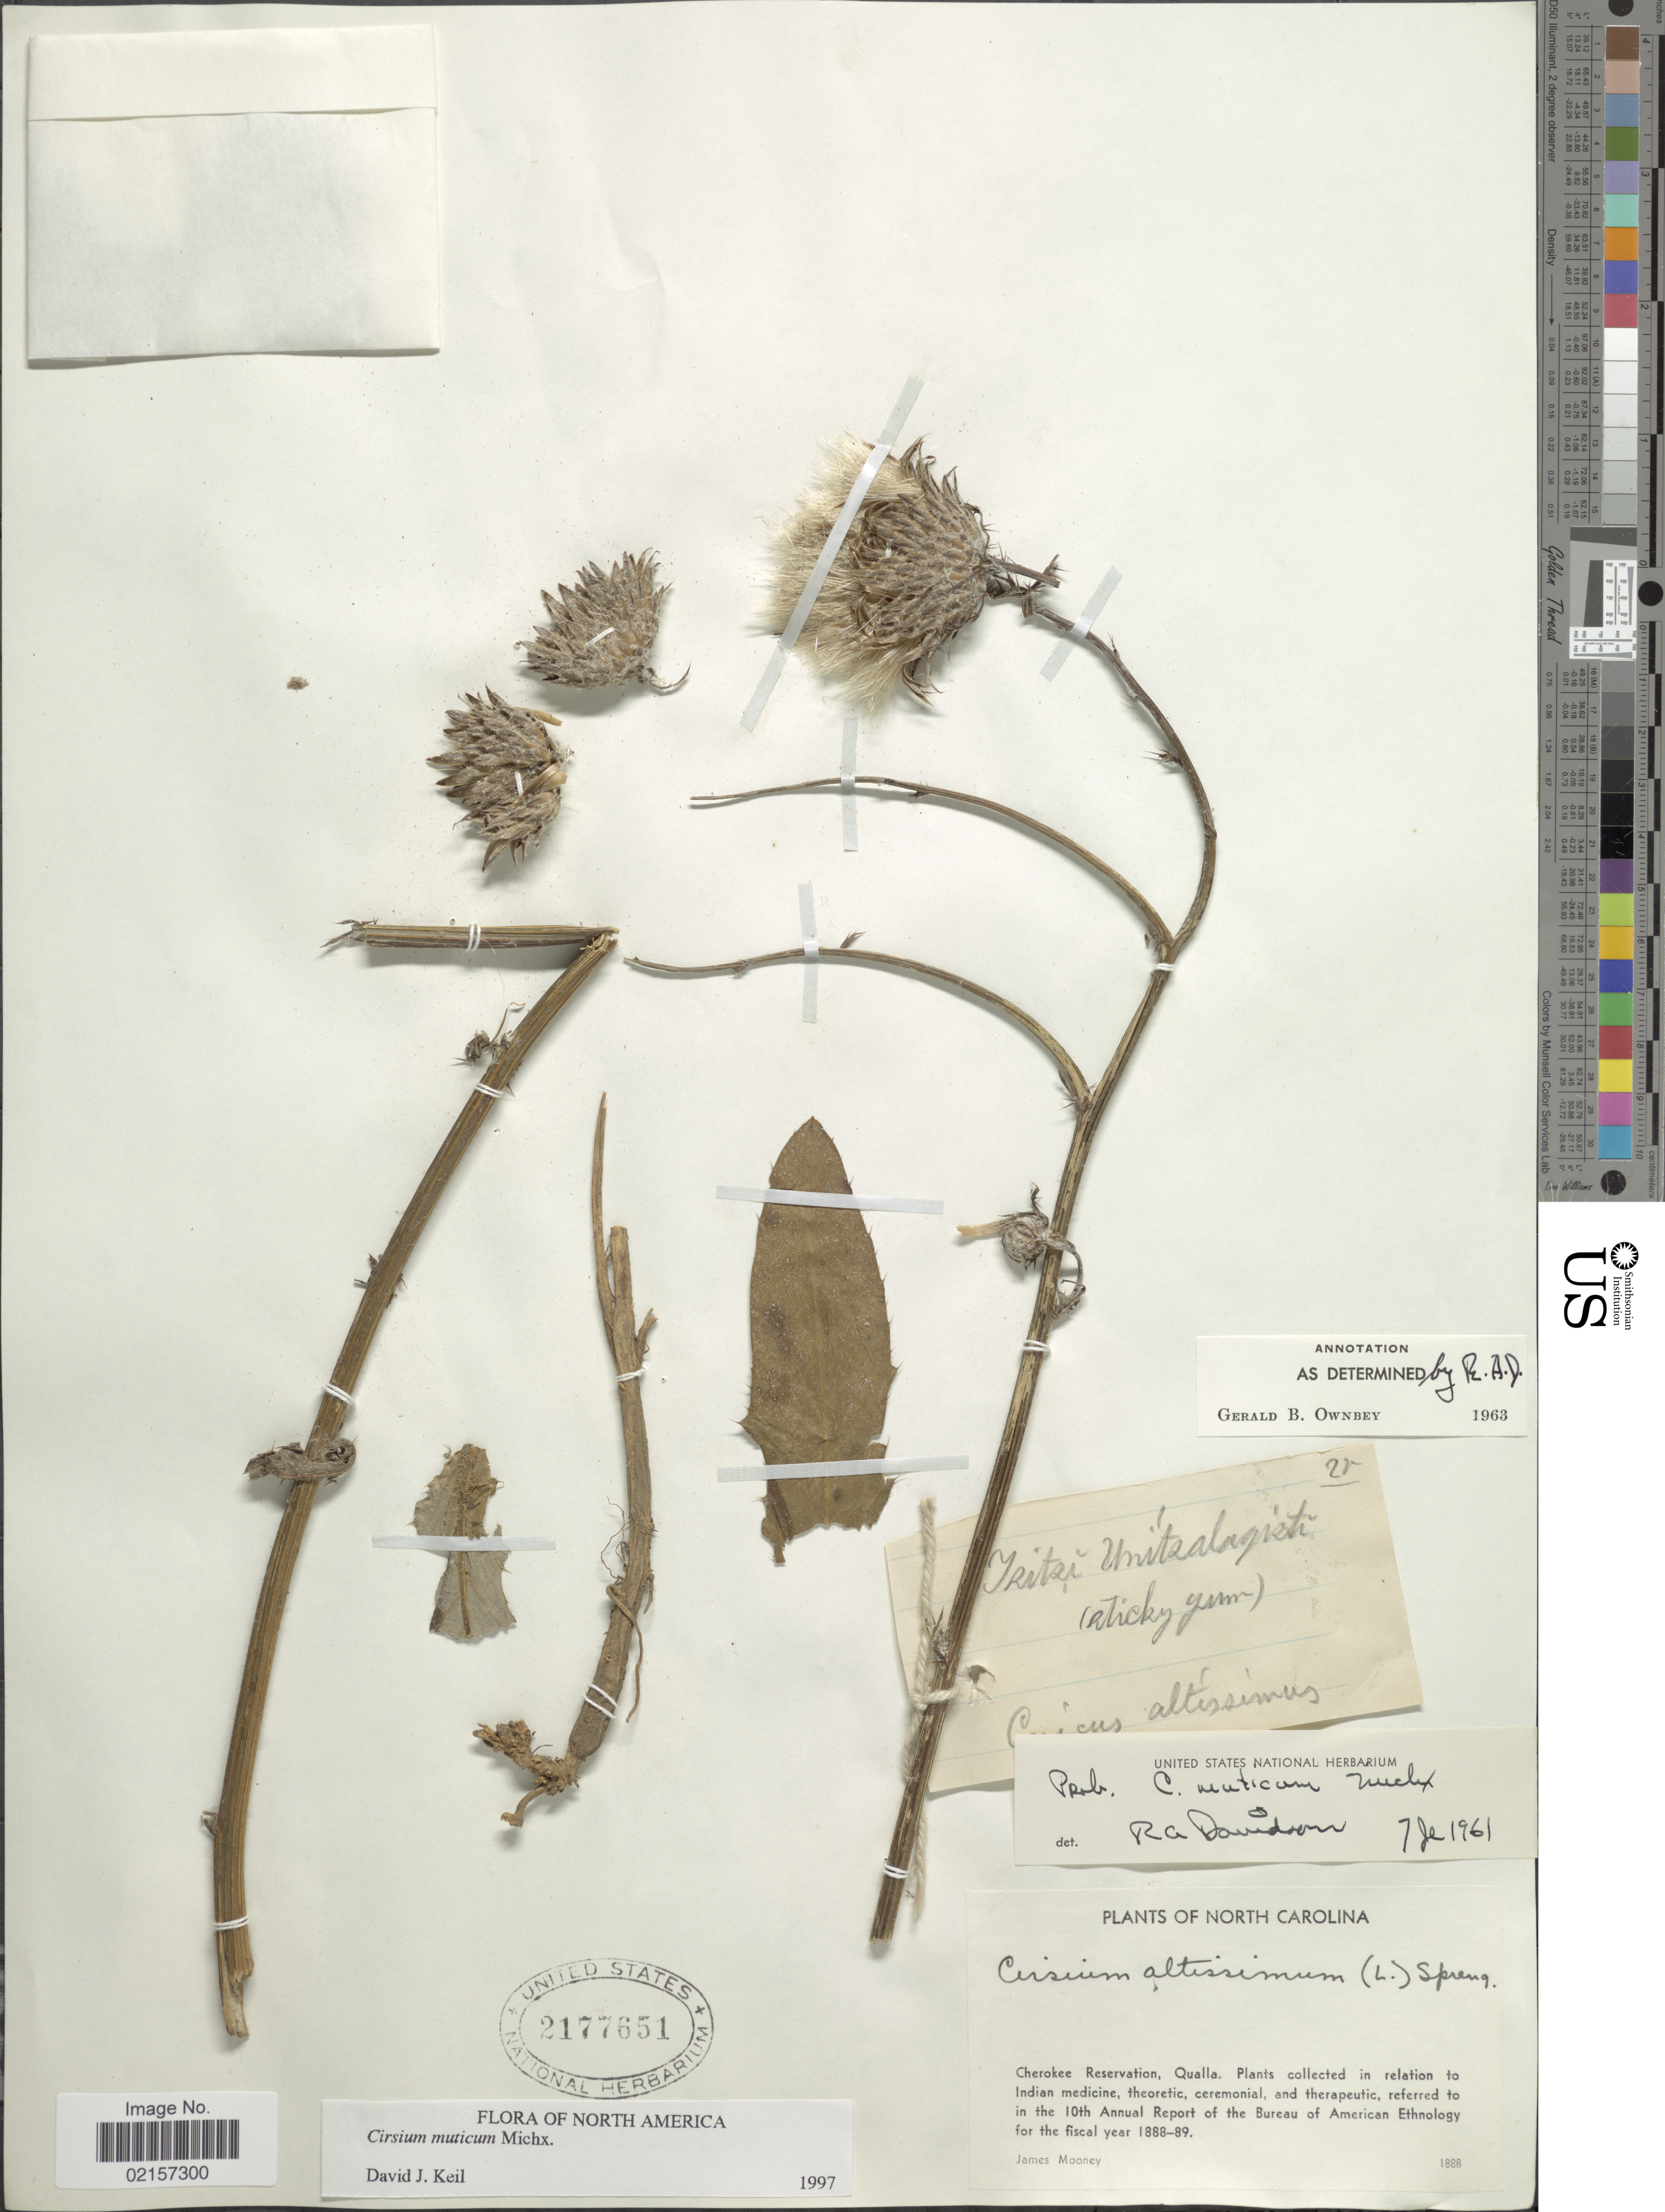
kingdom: Plantae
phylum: Tracheophyta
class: Magnoliopsida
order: Asterales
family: Asteraceae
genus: Cirsium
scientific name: Cirsium muticum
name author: Michx.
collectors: J. Mooney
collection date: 1888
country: United States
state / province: North Carolina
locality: Cherokee Reservation, Qualla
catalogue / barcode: US 2177651